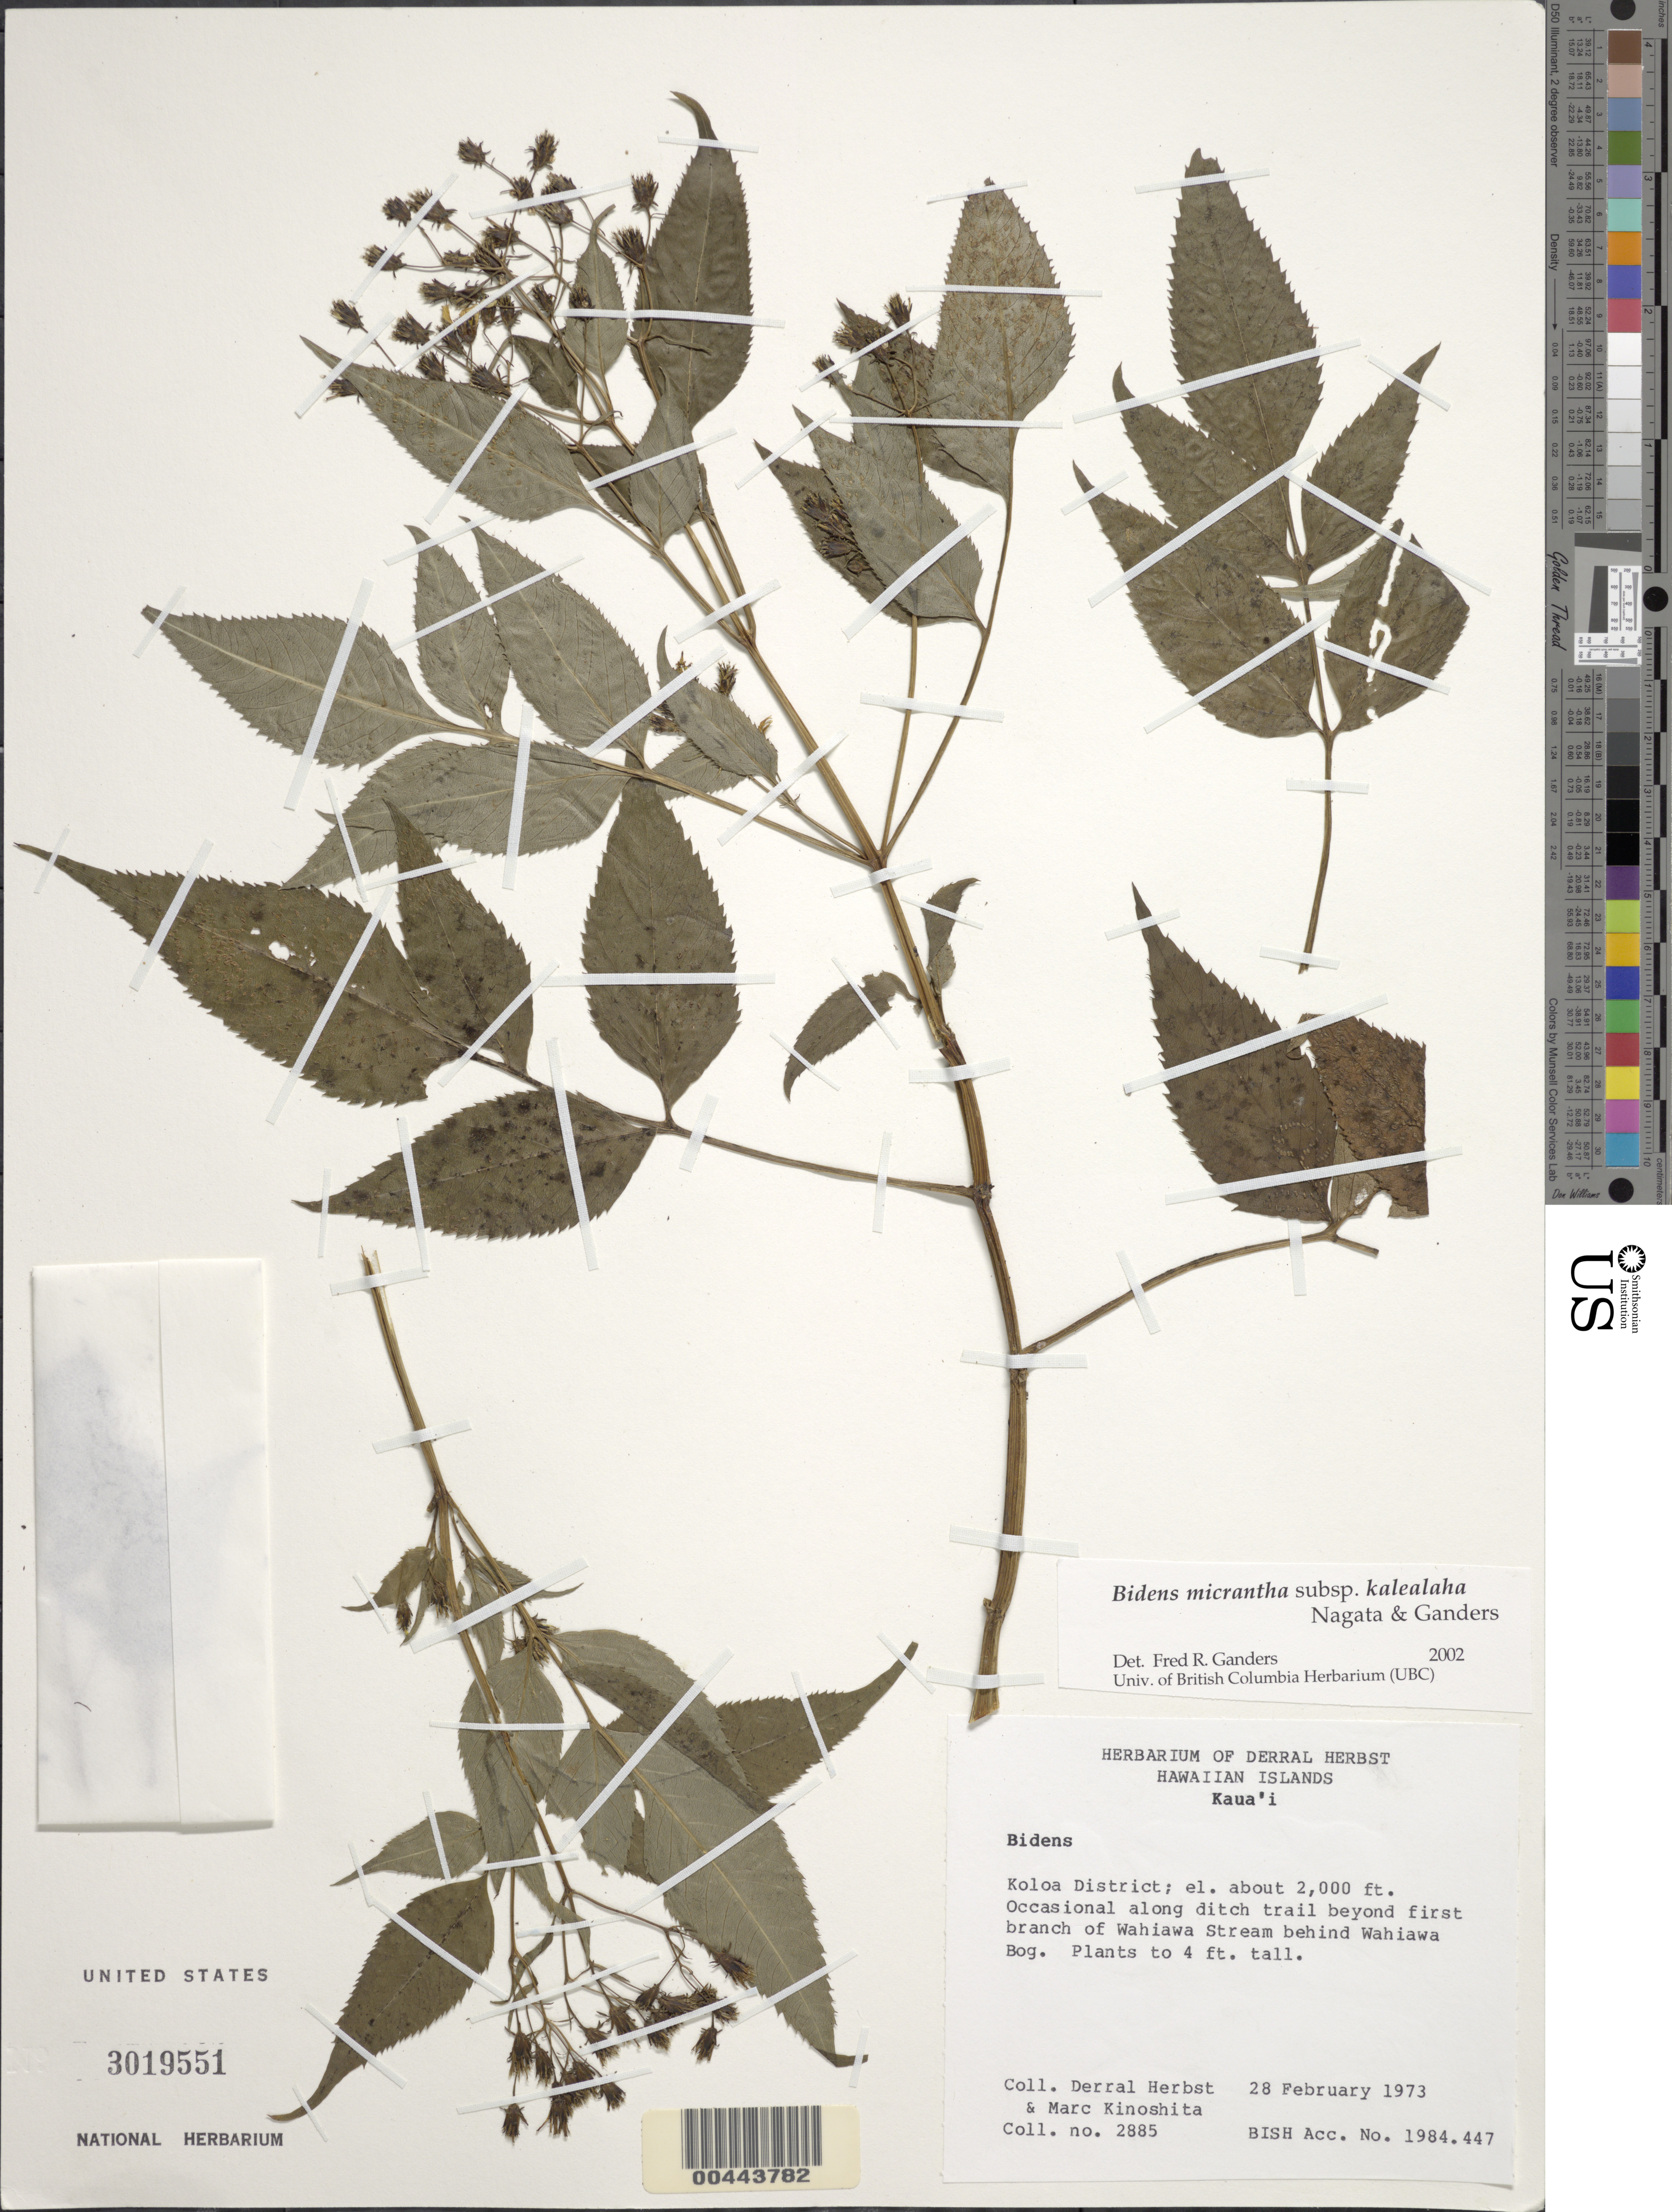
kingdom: Plantae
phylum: Tracheophyta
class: Magnoliopsida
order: Asterales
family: Asteraceae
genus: Bidens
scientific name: Bidens forbesii subsp. kahiliensis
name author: Ganders & Nagata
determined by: Wagner, W. L., (BOT), Smithsonian Institution - National Museum of Natural History (UNITED STATES)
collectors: D. R. Herbst & M. Kinoshita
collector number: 2885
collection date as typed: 28 Feb 1973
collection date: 1973-02-28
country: United States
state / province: Hawaii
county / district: Kauai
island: Kaua'i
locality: Koloa District.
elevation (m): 610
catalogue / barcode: US 3019551